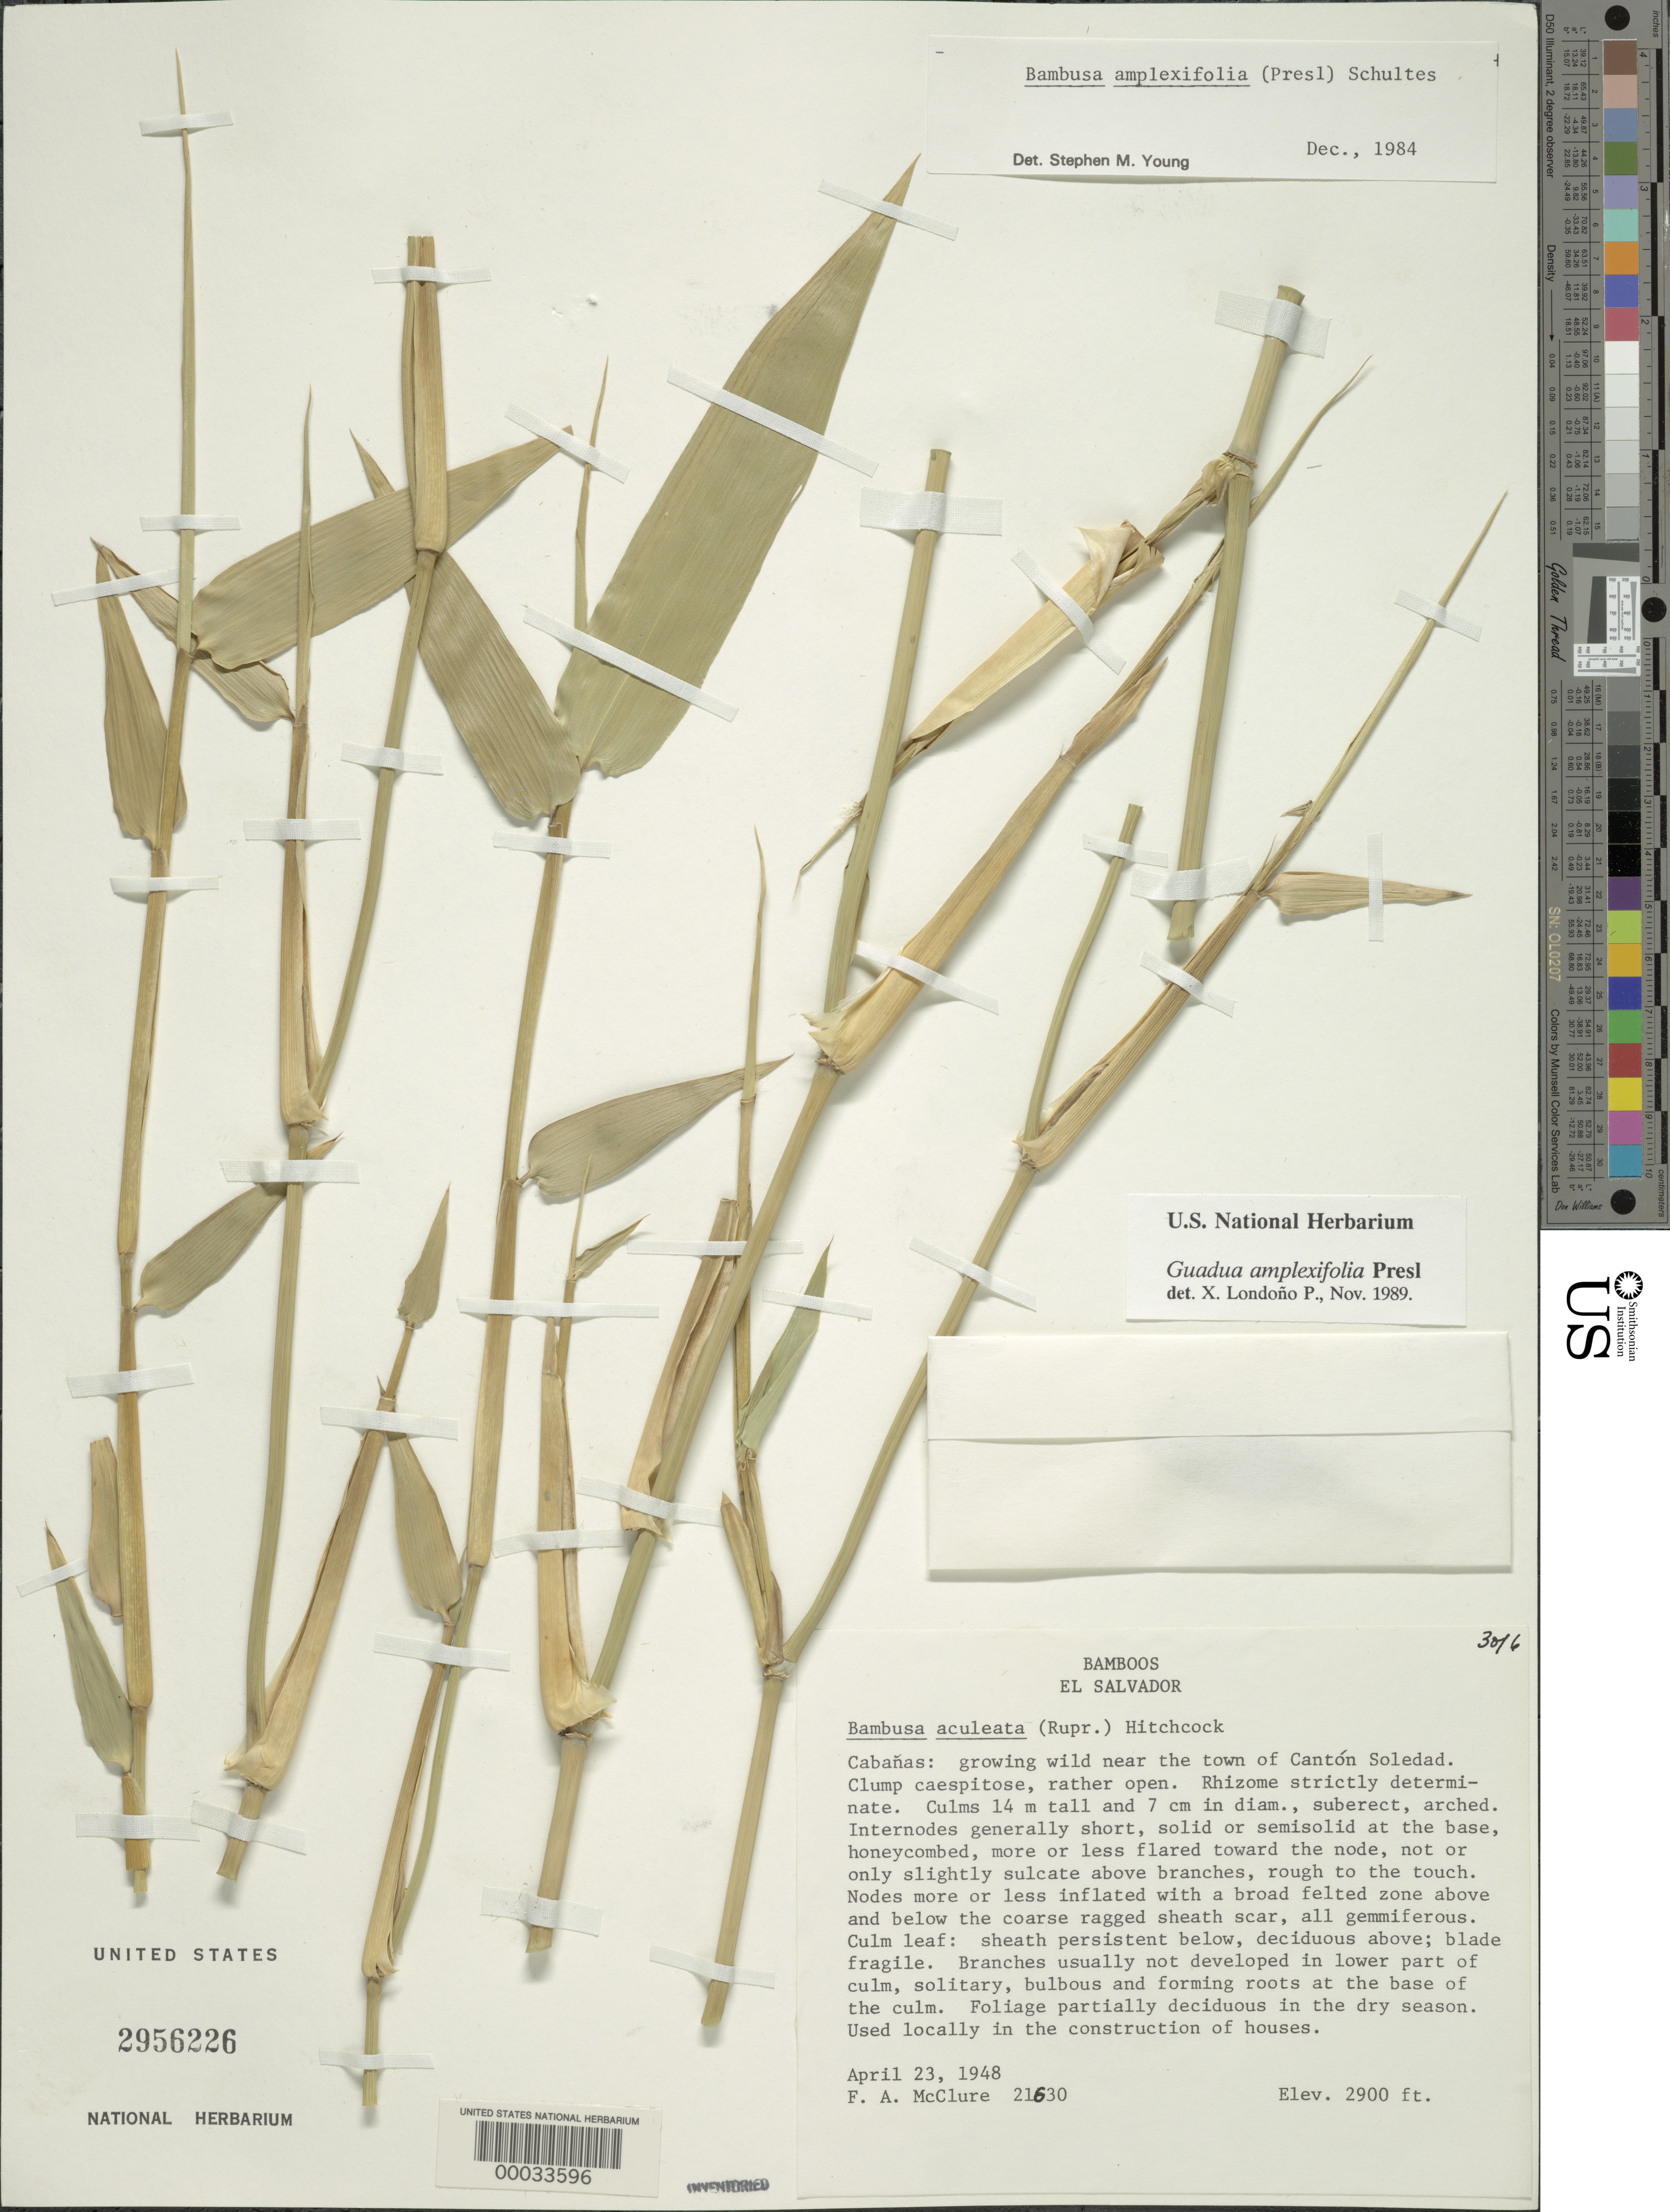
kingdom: Plantae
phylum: Tracheophyta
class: Liliopsida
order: Poales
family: Poaceae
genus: Guadua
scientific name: Guadua amplexifolia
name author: J. Presl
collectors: F. A. McClure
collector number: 21630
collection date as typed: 23 Apr 1948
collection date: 1948-04-23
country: El Salvador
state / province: Cabañas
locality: Canton soledad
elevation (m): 885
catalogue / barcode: US 2956226